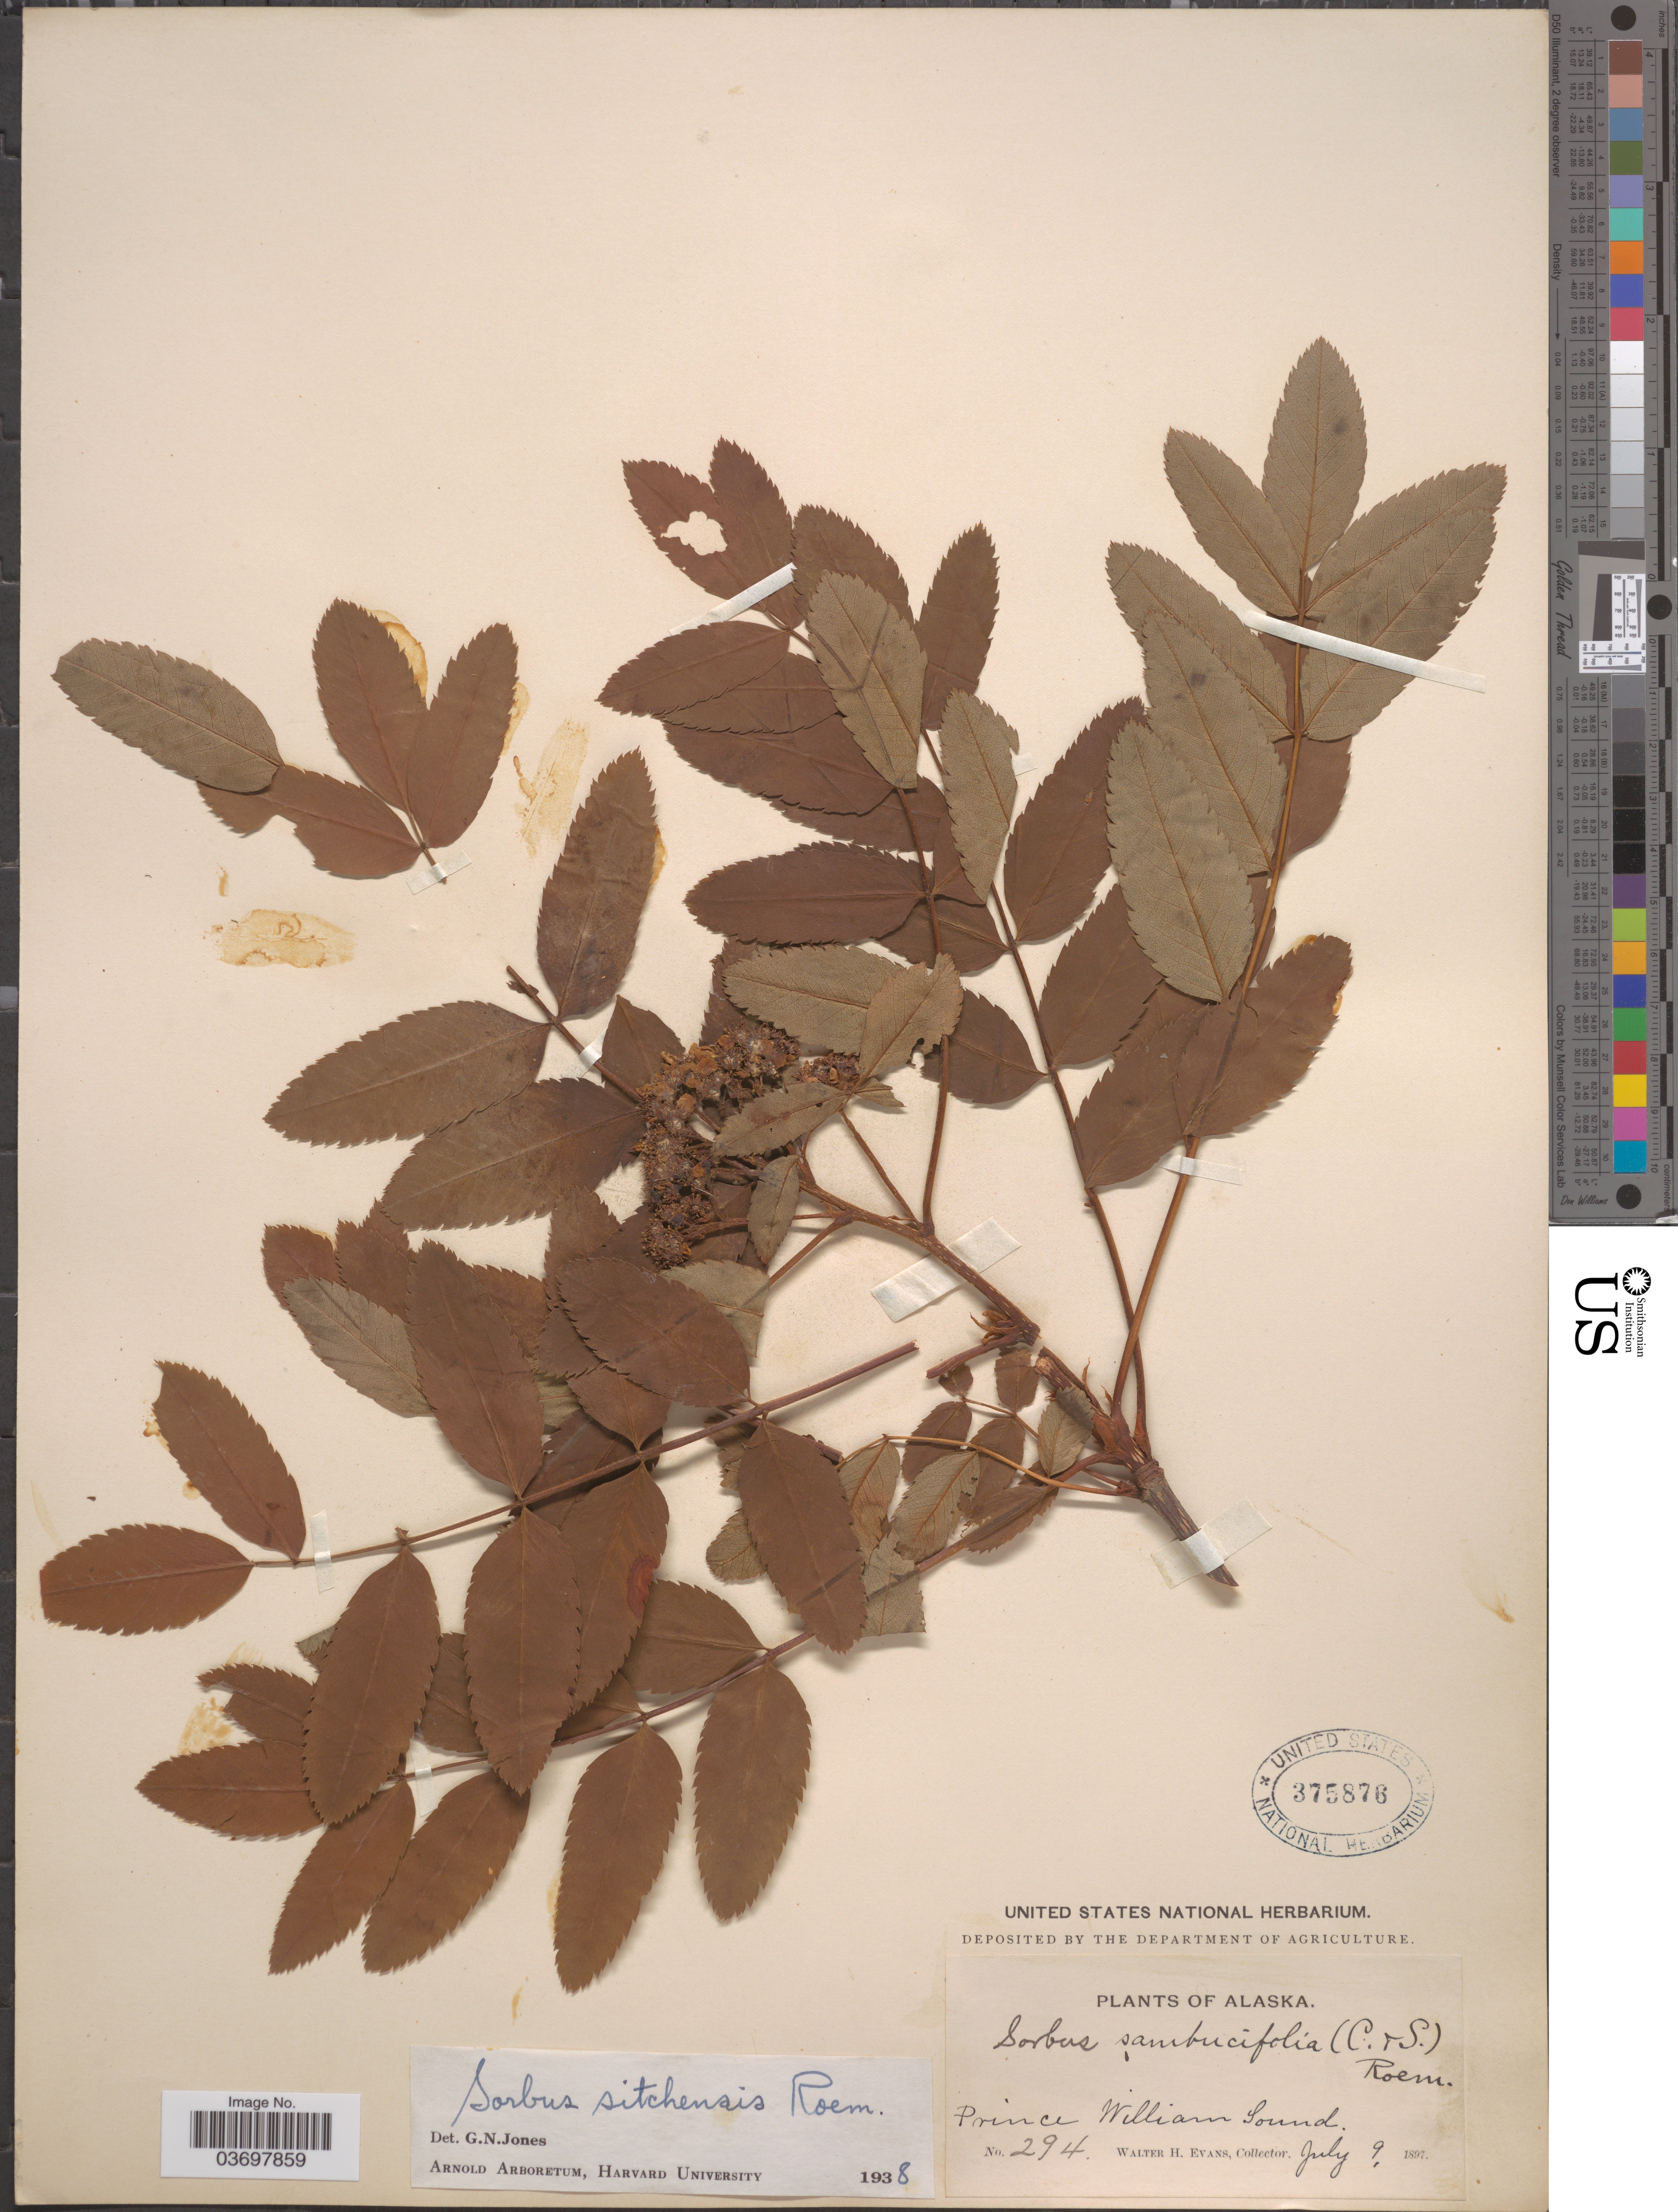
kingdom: Plantae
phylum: Tracheophyta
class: Magnoliopsida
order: Rosales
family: Rosaceae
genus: Sorbus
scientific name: Sorbus sitchensis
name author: M. Roem.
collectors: W. H. Evans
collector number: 294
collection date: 1897-07-09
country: United States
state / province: Alaska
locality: Prince William Sound.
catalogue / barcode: US 375876